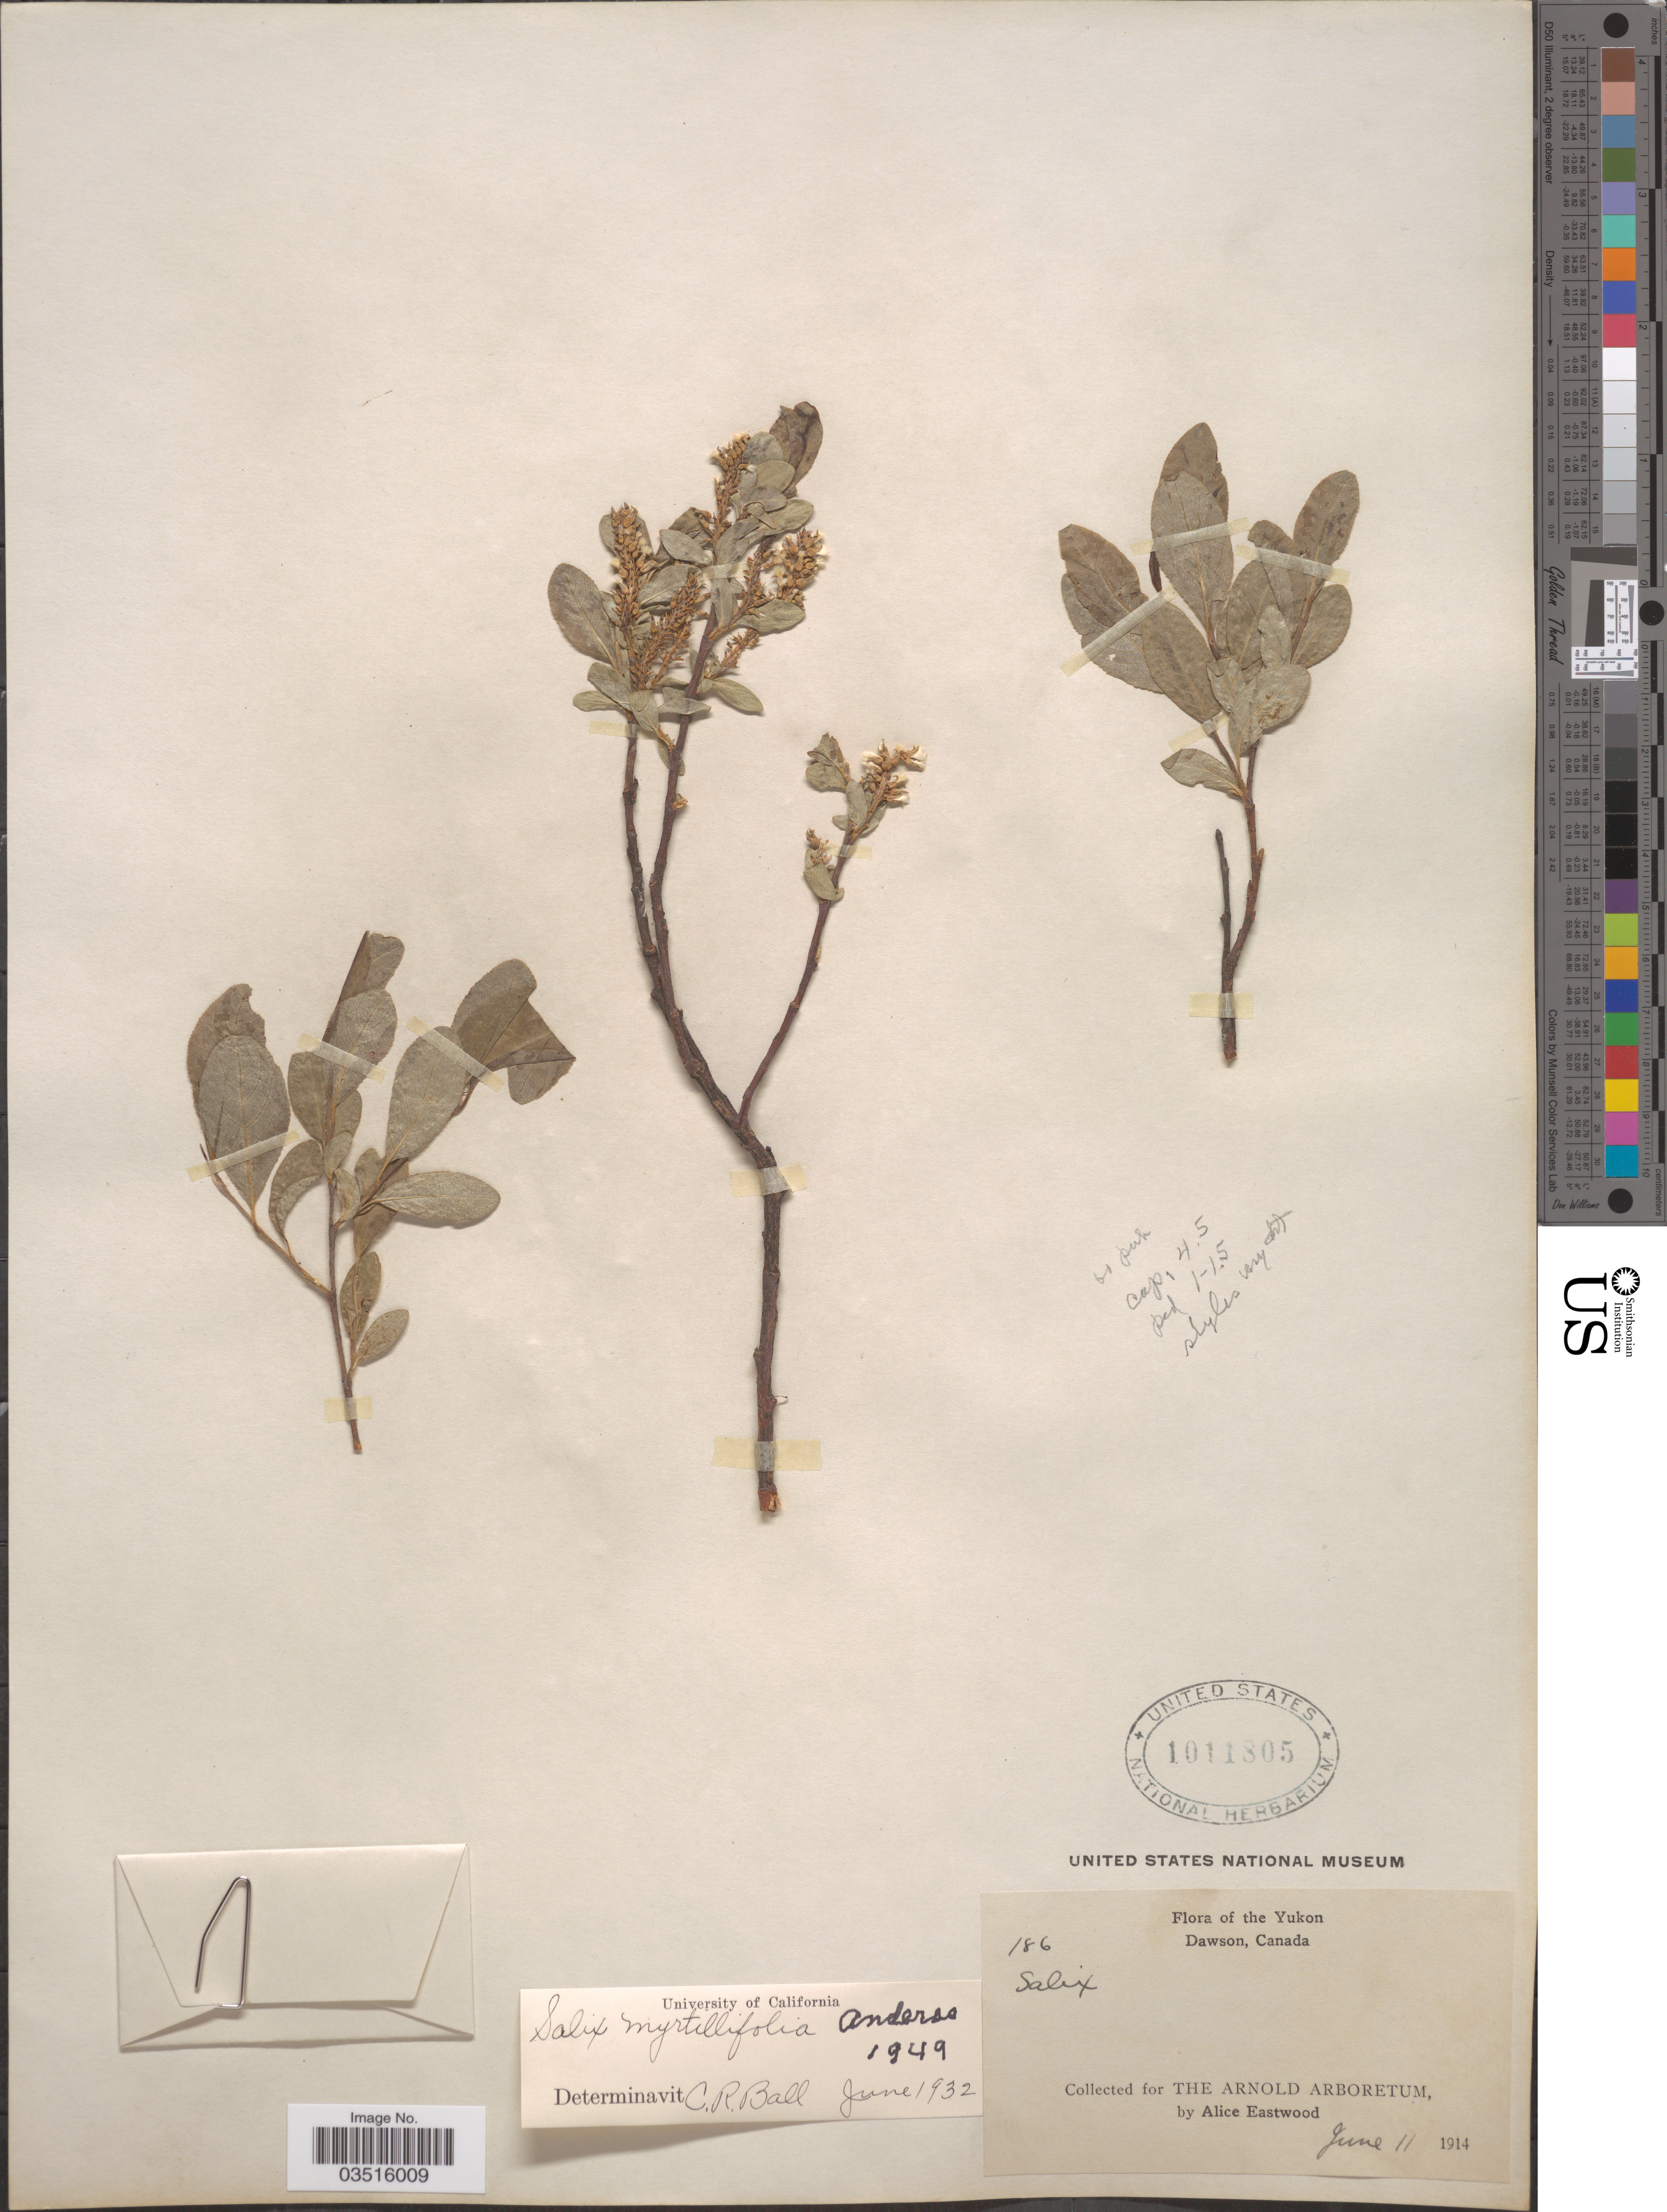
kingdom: Plantae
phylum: Tracheophyta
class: Magnoliopsida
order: Malpighiales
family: Salicaceae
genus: Salix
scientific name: Salix myrtillifolia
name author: Andersson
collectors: A. Eastwood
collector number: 186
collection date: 1914-06-11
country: Canada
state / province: Yukon Territory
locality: The Yukon. Dawson.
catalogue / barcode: US 1011805